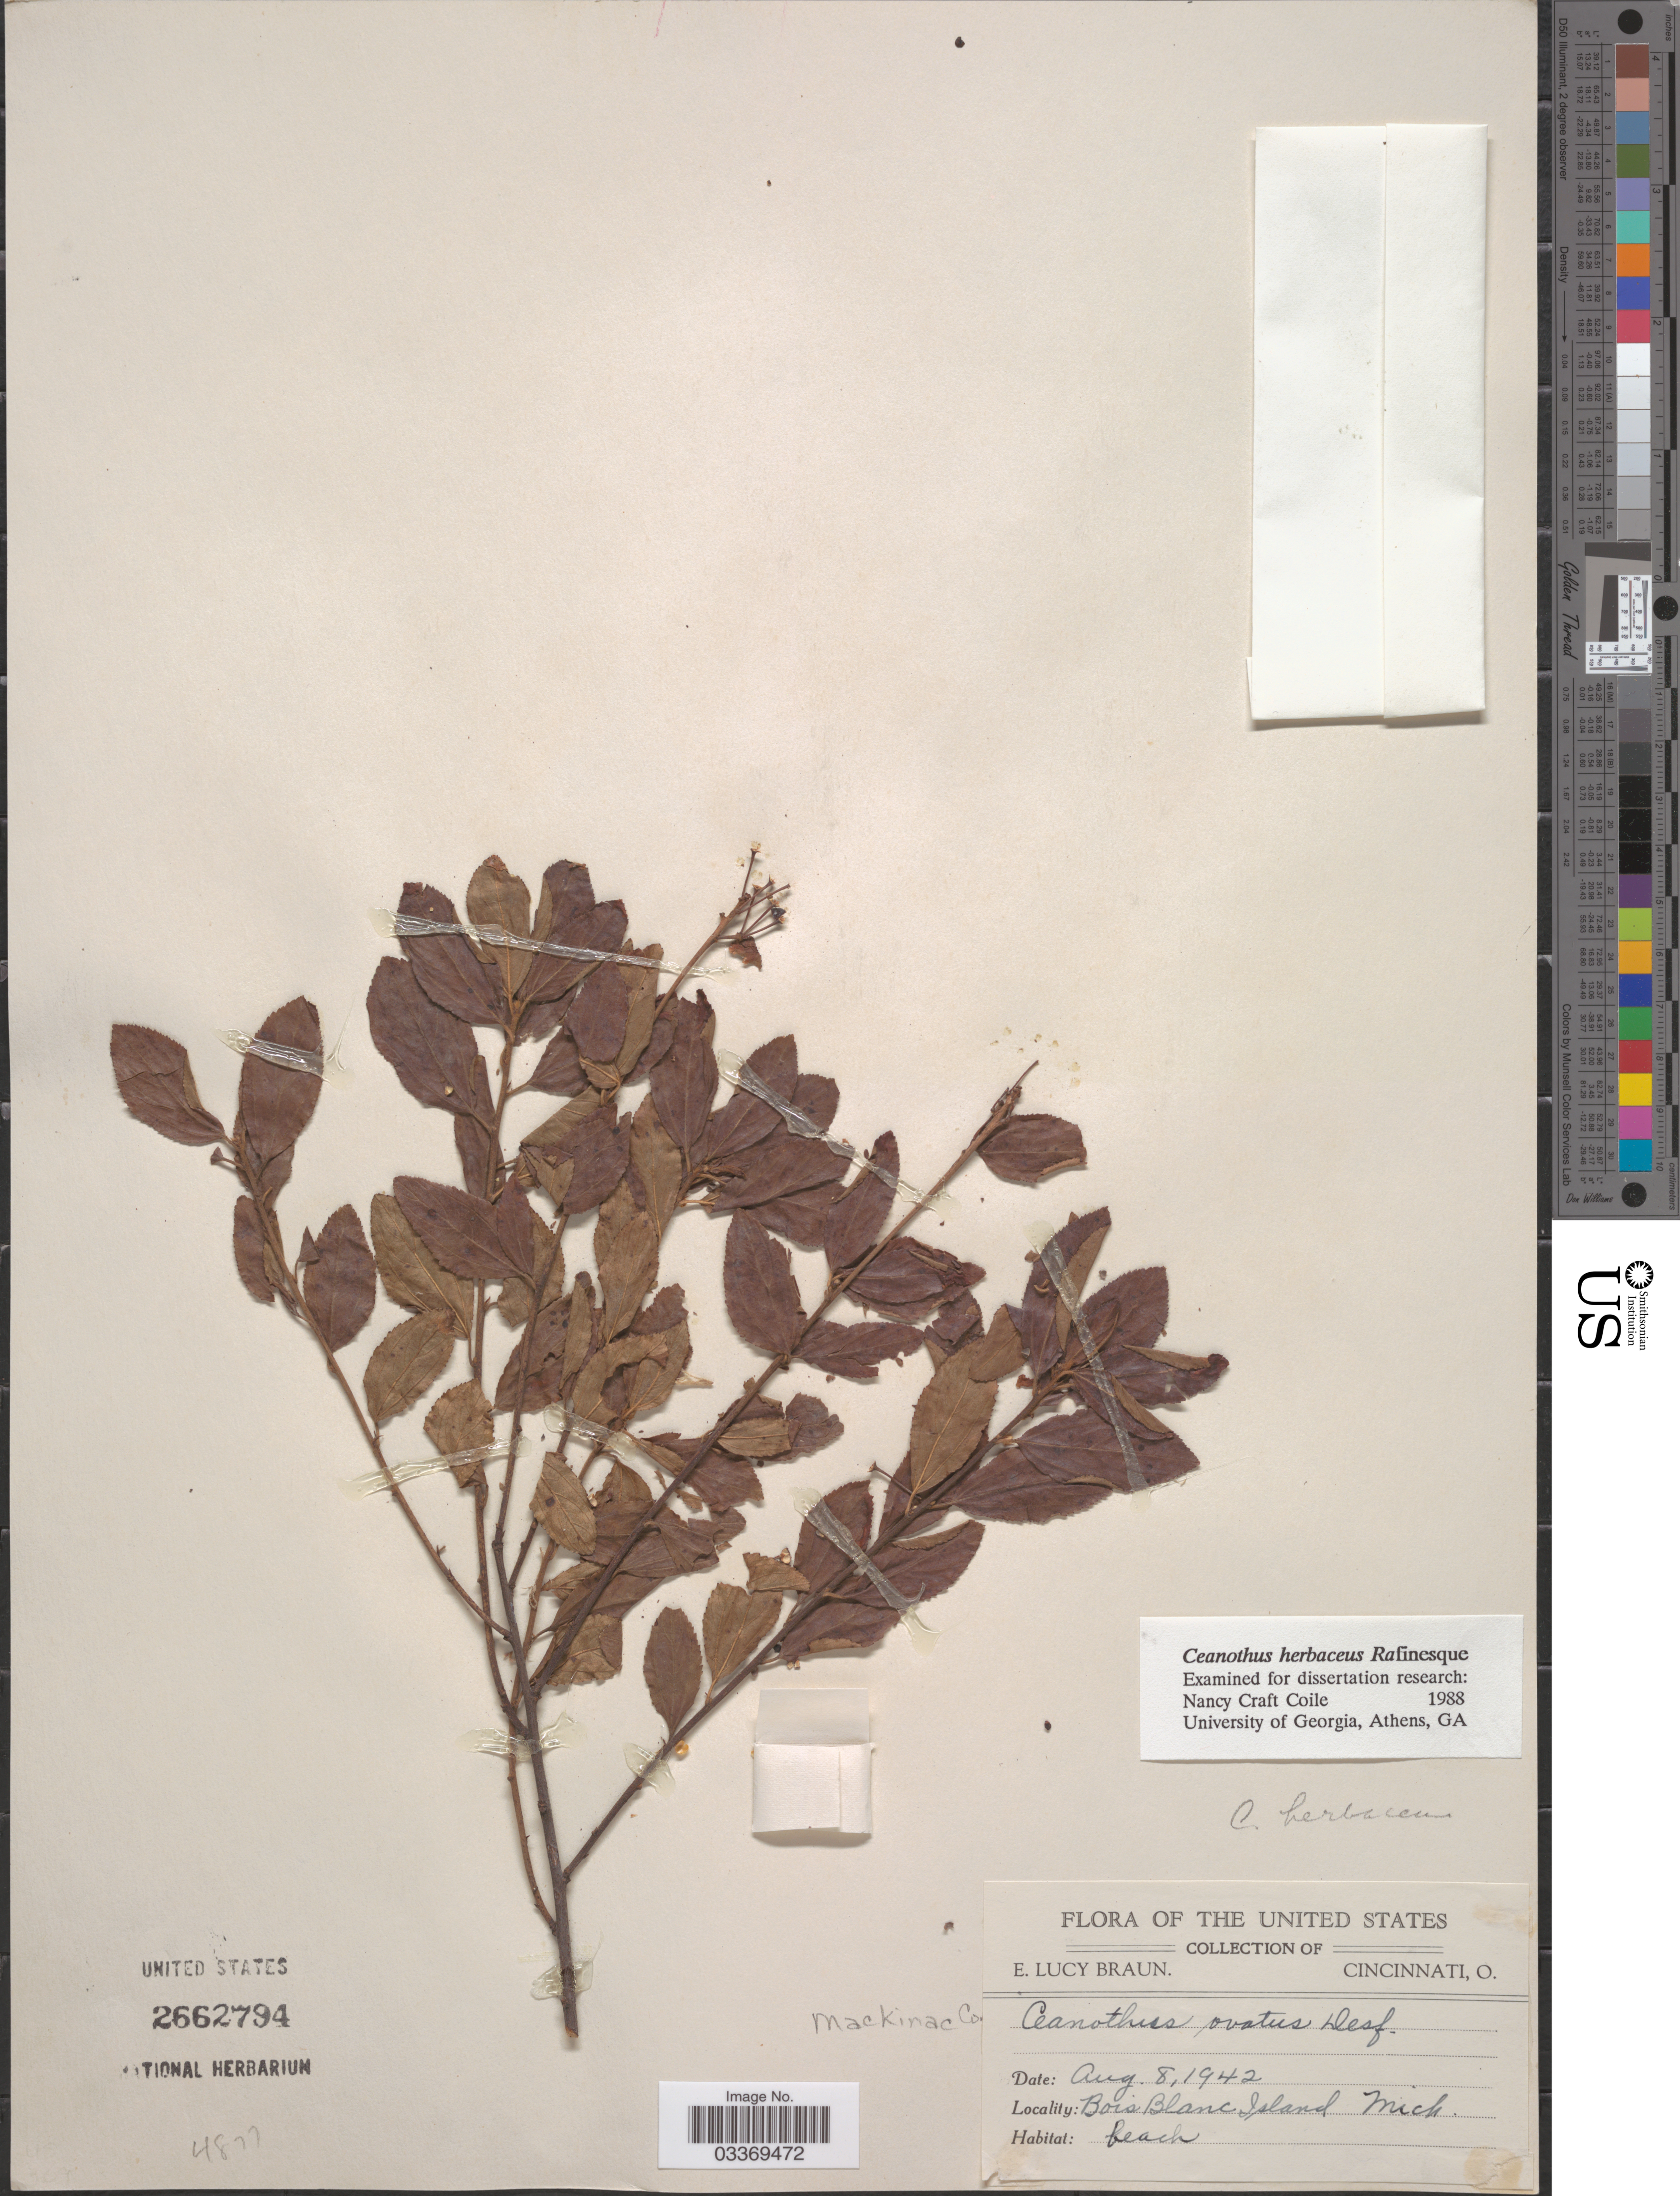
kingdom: Plantae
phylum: Tracheophyta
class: Magnoliopsida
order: Rosales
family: Rhamnaceae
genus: Ceanothus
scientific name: Ceanothus ovatus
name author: Desf.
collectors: E. L. Braun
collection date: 1942-08-08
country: United States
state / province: Michigan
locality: Bois Blanc Island. MacKinac Co.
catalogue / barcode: US 2662794